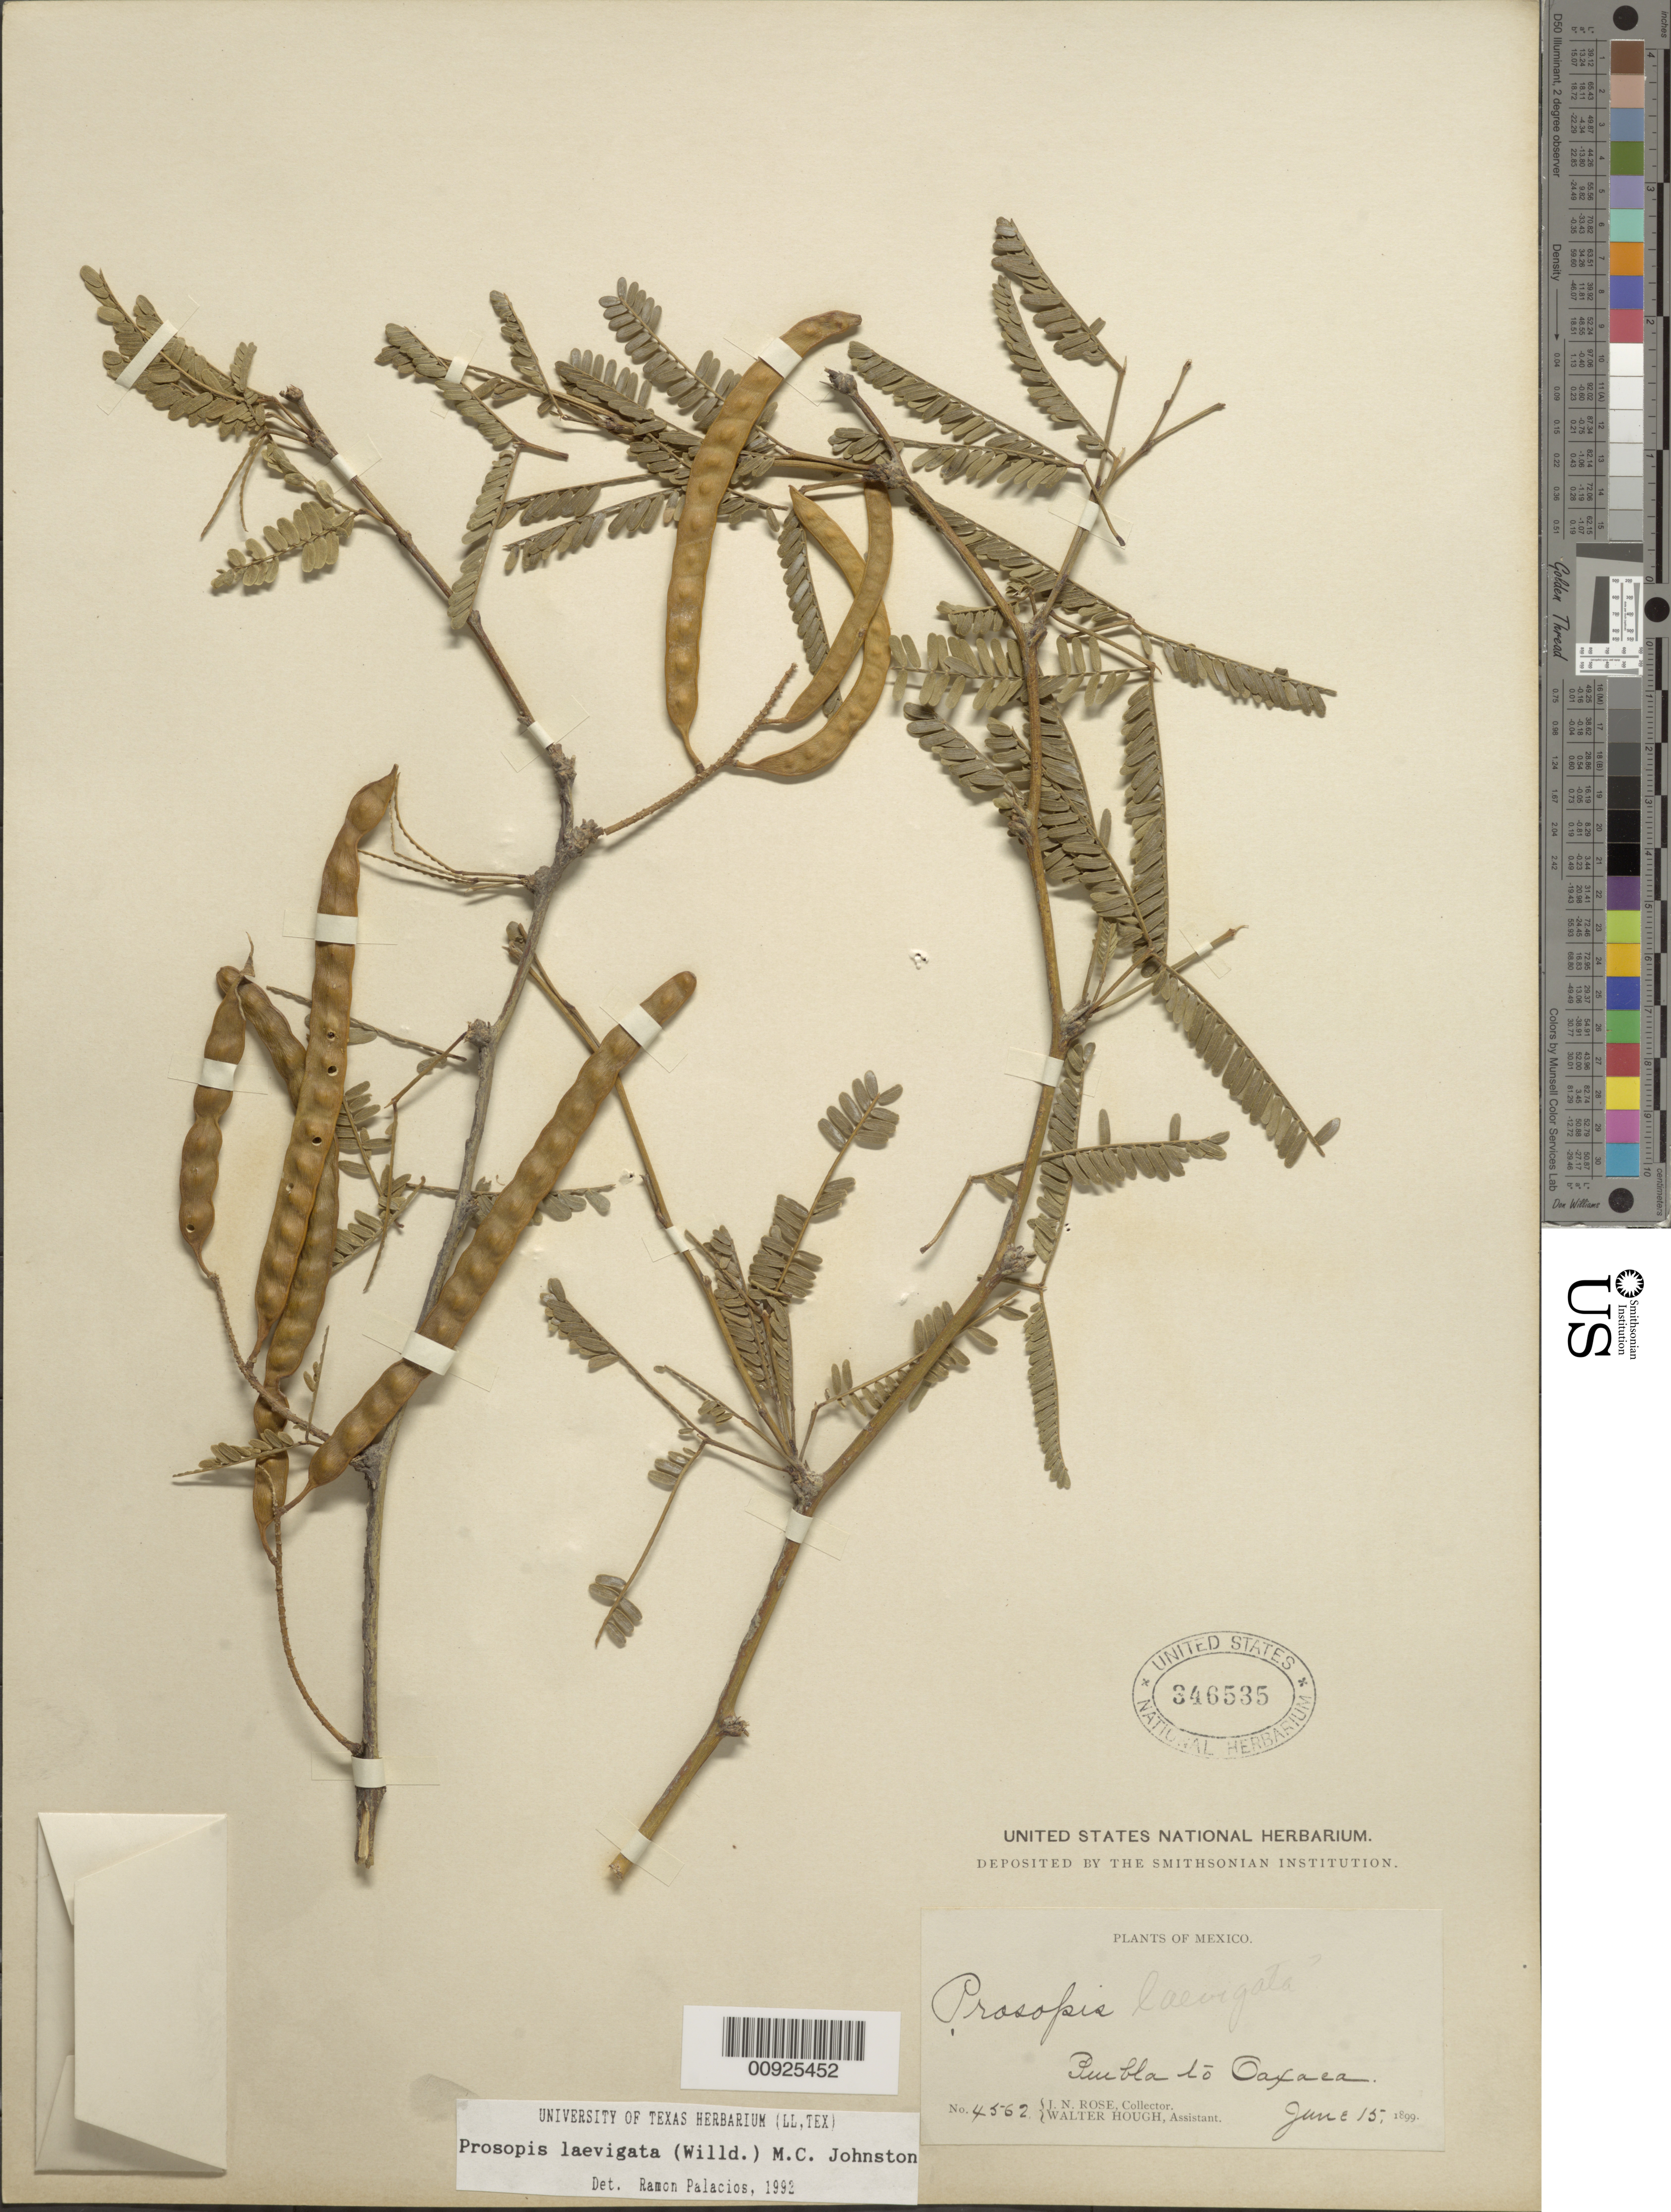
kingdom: Plantae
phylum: Tracheophyta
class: Magnoliopsida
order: Fabales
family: Fabaceae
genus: Neltuma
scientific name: Neltuma laevigata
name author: (Humb. & Bonpl. ex Willd.) Britton & Rose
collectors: J. N. Rose & W. Hough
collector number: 4562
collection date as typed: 15 Jun 1899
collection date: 1899-06-15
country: Mexico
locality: Puebla to Oaxaca.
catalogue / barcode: US 346535